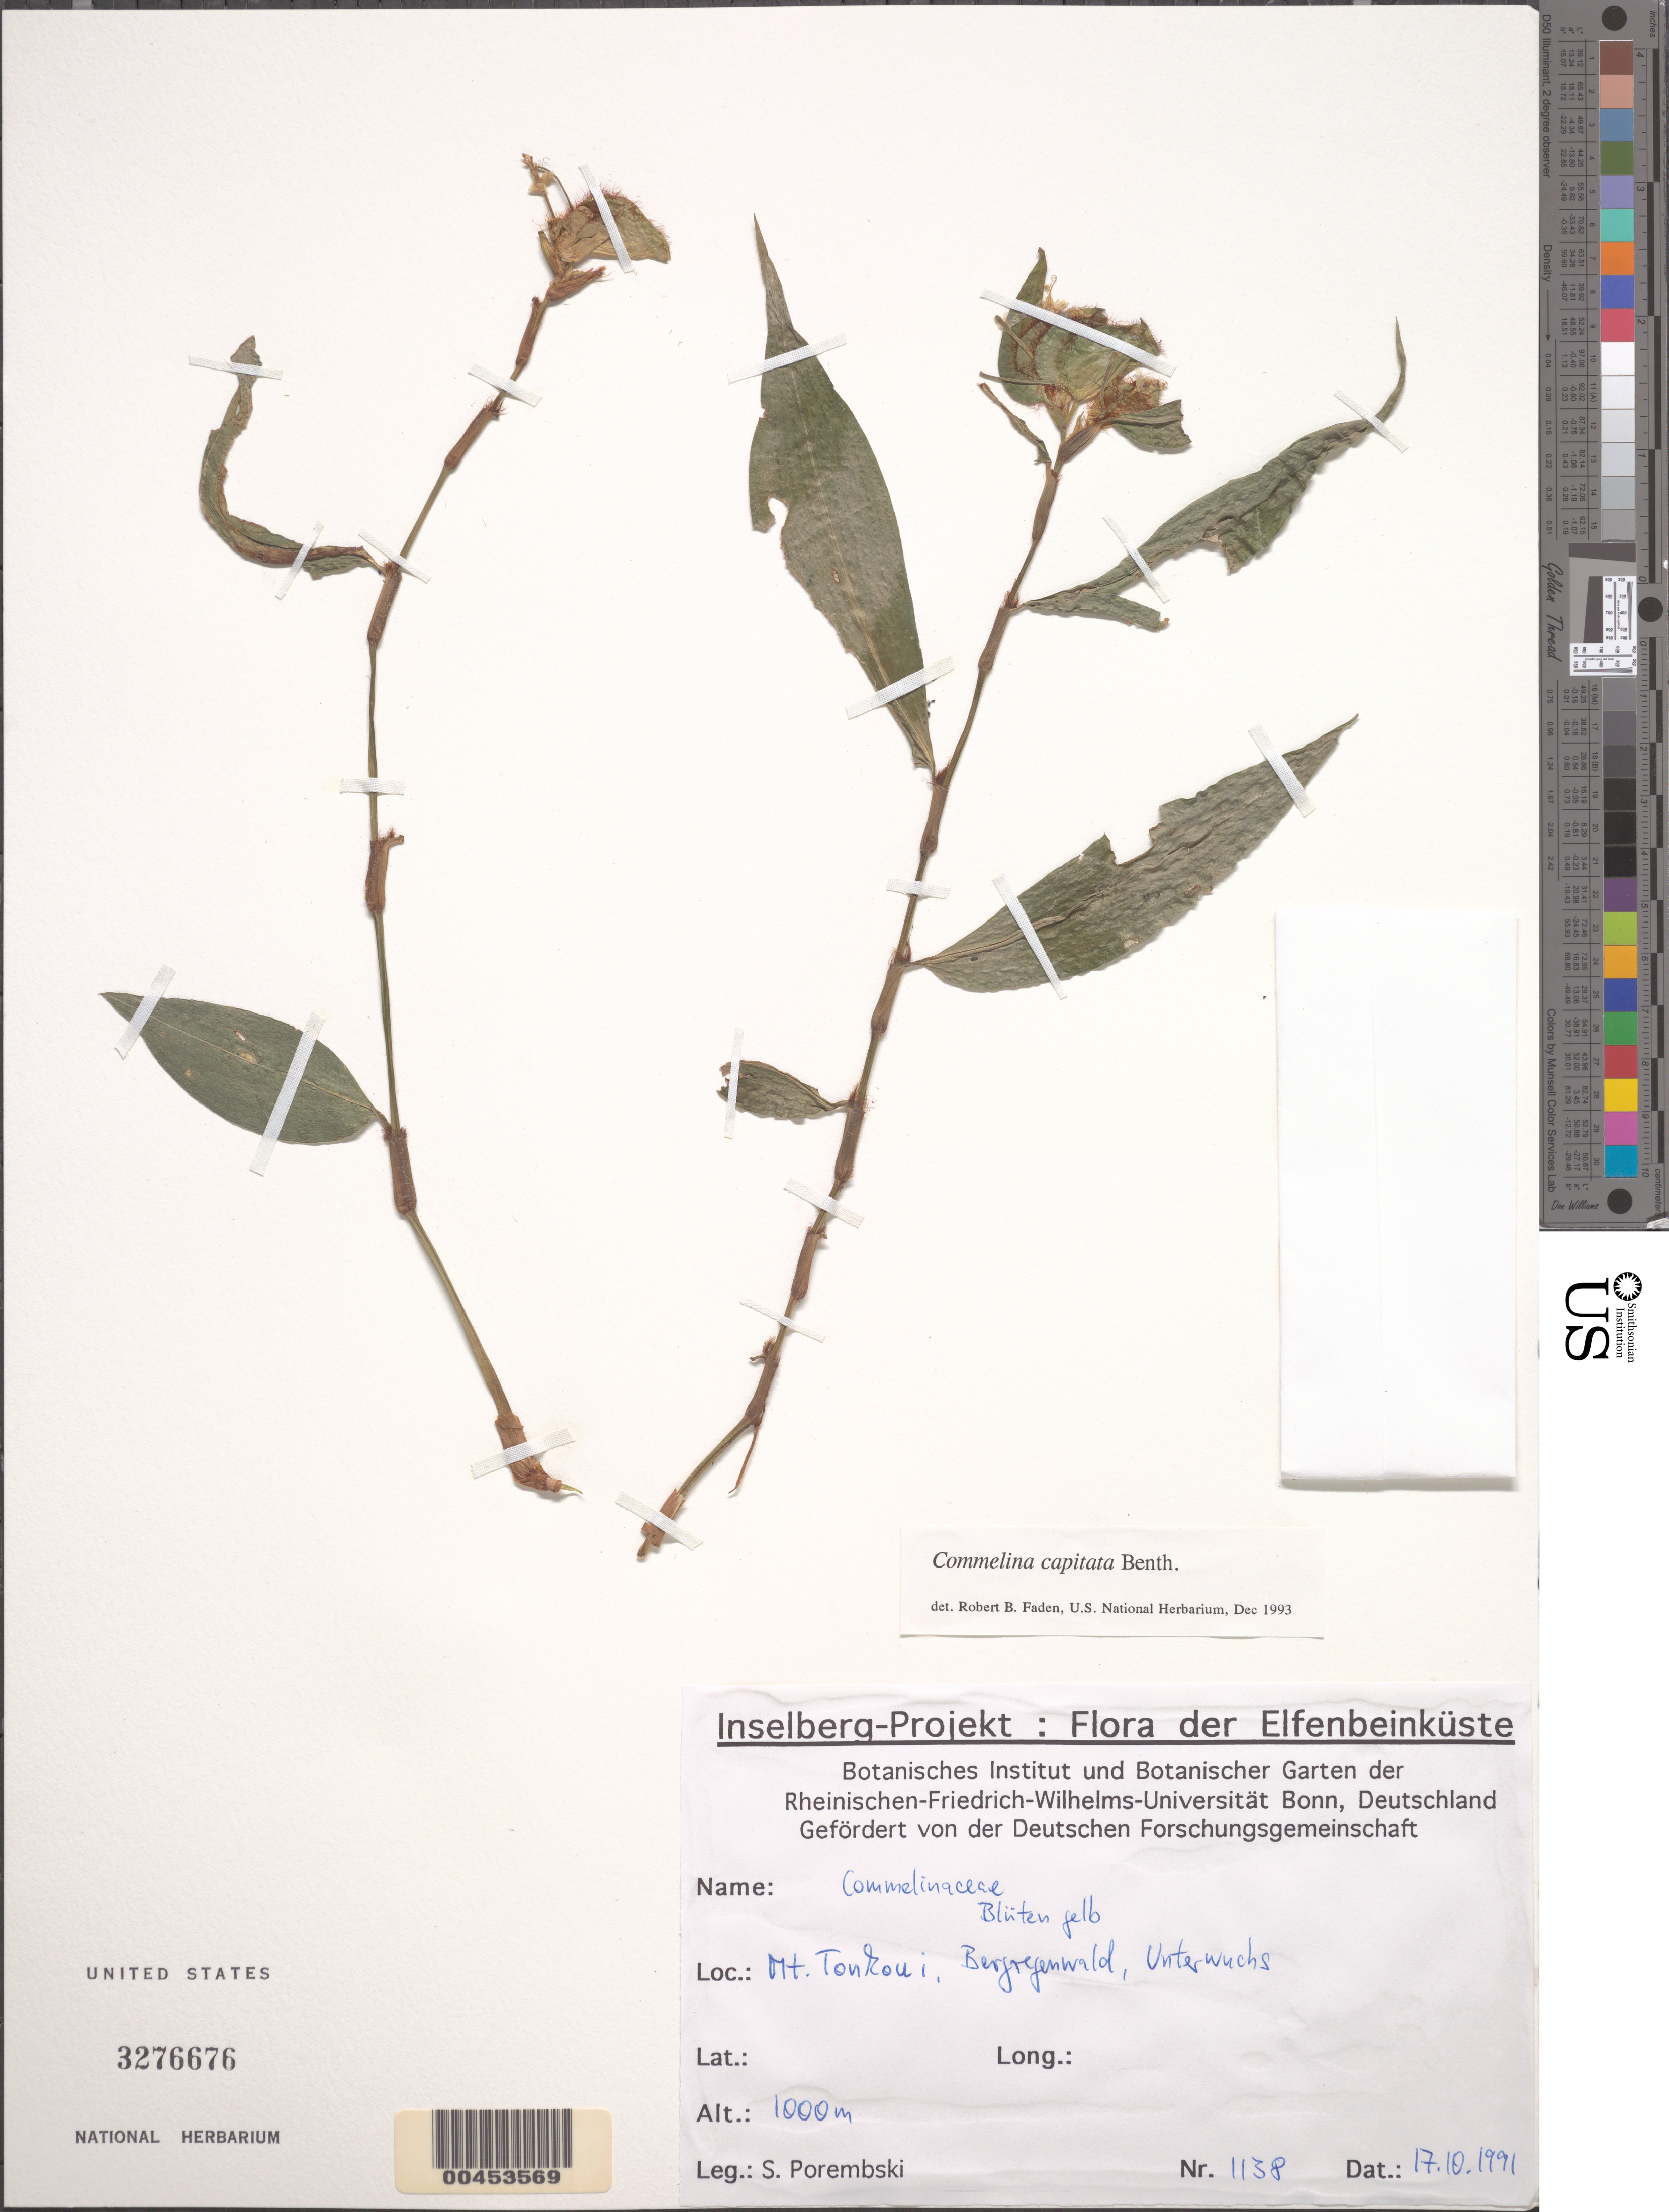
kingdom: Plantae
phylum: Tracheophyta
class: Liliopsida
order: Commelinales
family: Commelinaceae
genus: Commelina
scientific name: Commelina capitata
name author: Benth.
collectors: S. Porembski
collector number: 1138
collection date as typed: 17 Oct 1991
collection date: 1991-10-17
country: Ivory Coast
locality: Mt Tonkoui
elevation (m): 1000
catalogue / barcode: US 3276676